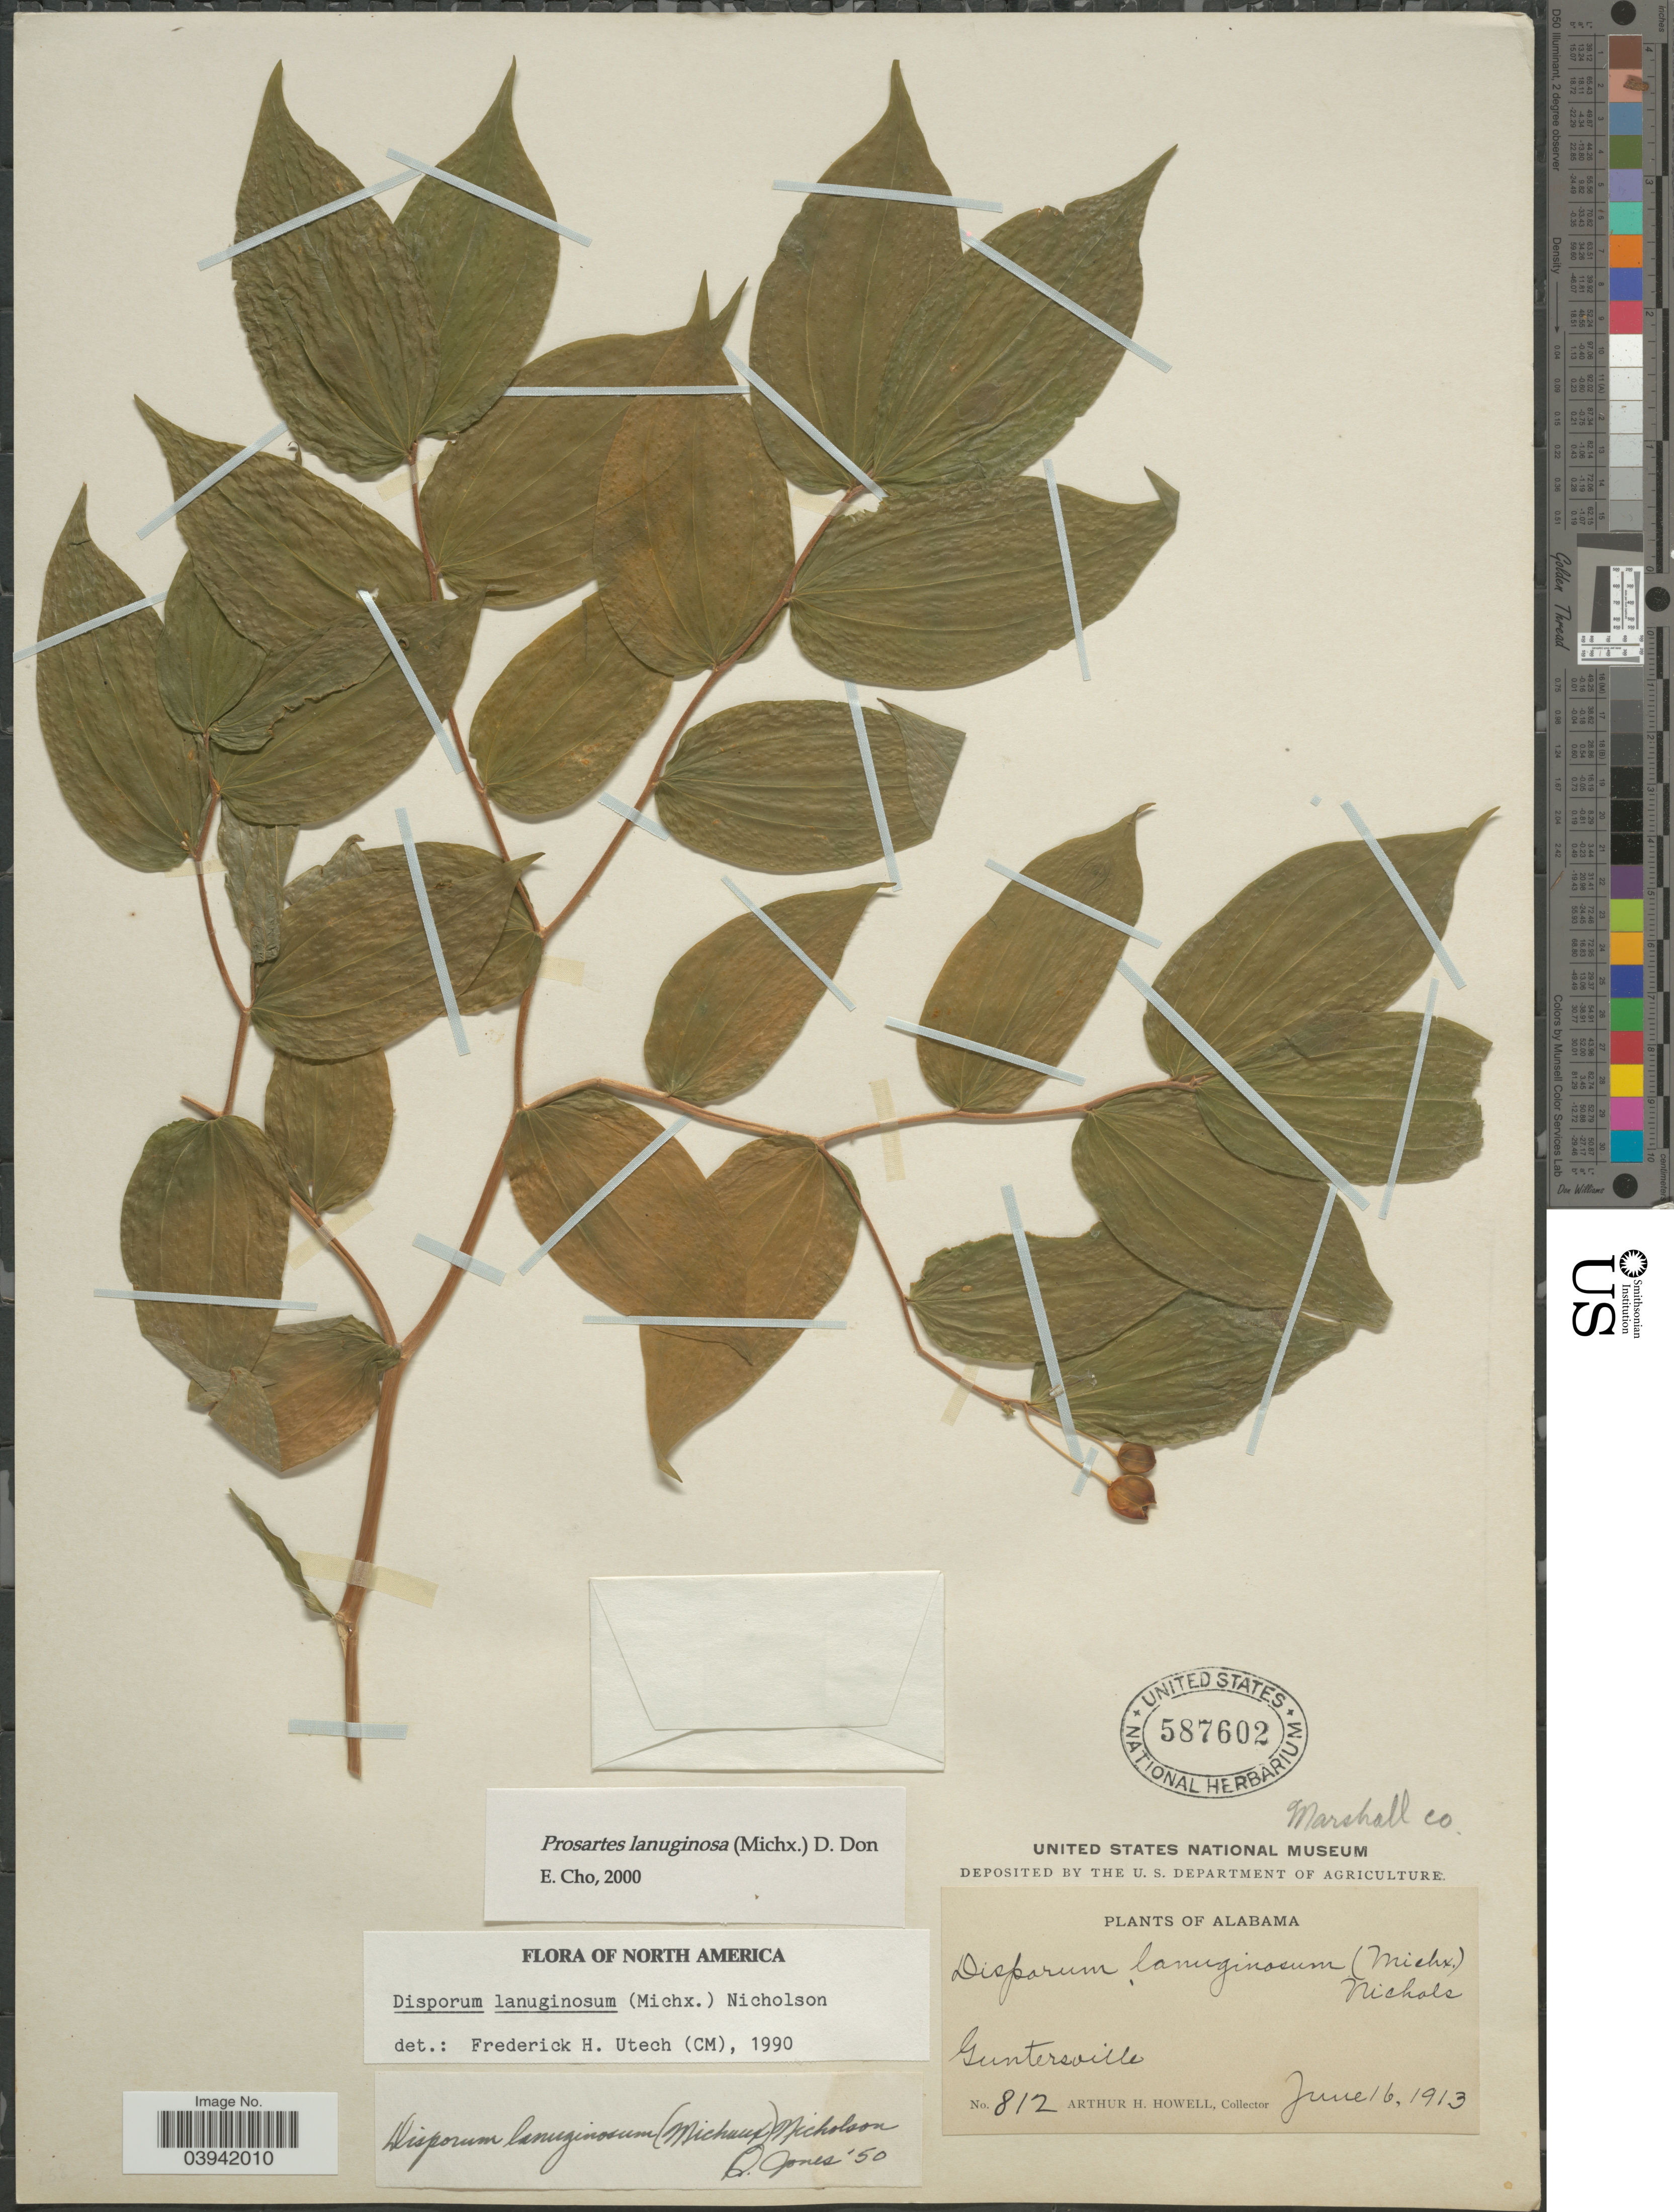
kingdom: Plantae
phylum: Tracheophyta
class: Liliopsida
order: Liliales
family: Liliaceae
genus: Prosartes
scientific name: Prosartes lanuginosa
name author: D. Don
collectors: A. H. Howell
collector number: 812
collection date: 1913-06-16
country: United States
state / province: Alabama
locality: Marshall co. Guntersville.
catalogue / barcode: US 587602